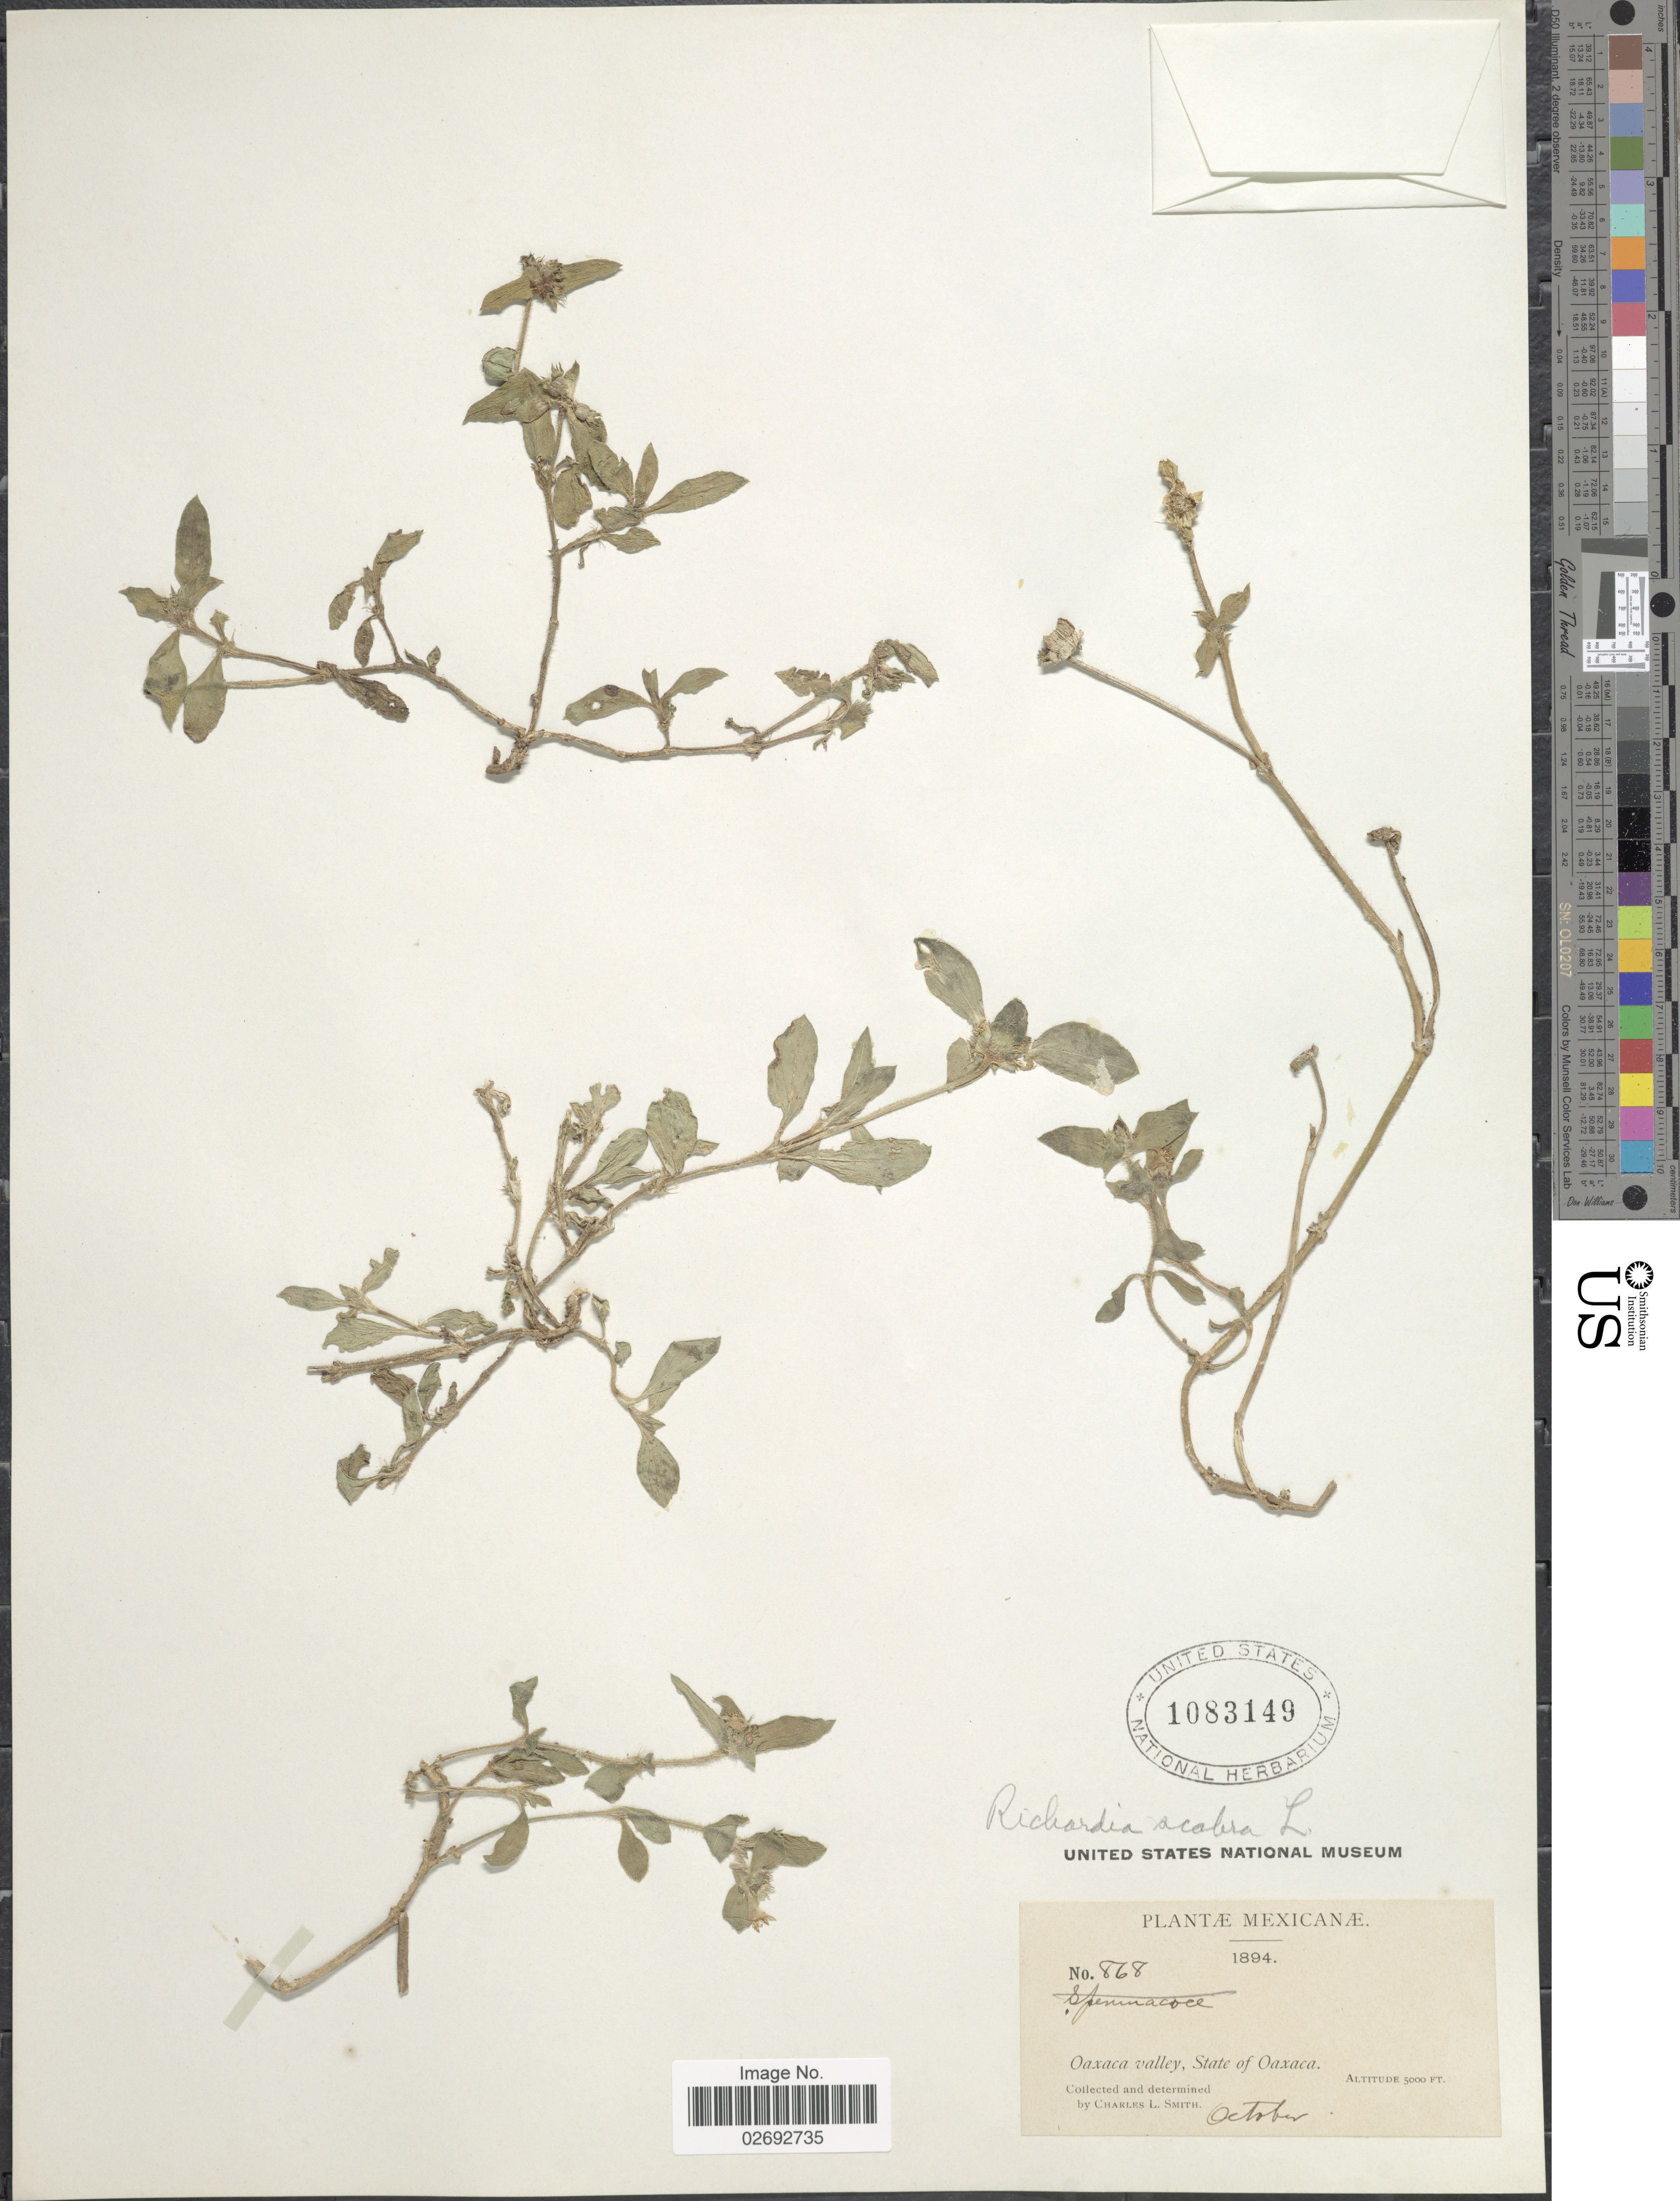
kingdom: Plantae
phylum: Tracheophyta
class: Magnoliopsida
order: Gentianales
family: Rubiaceae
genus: Richardia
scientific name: Richardia scabra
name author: L.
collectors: C. L. Smith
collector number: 868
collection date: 1894-10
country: Mexico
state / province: Oaxaca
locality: Oaxaca Valley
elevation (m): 1524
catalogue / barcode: US 1083149